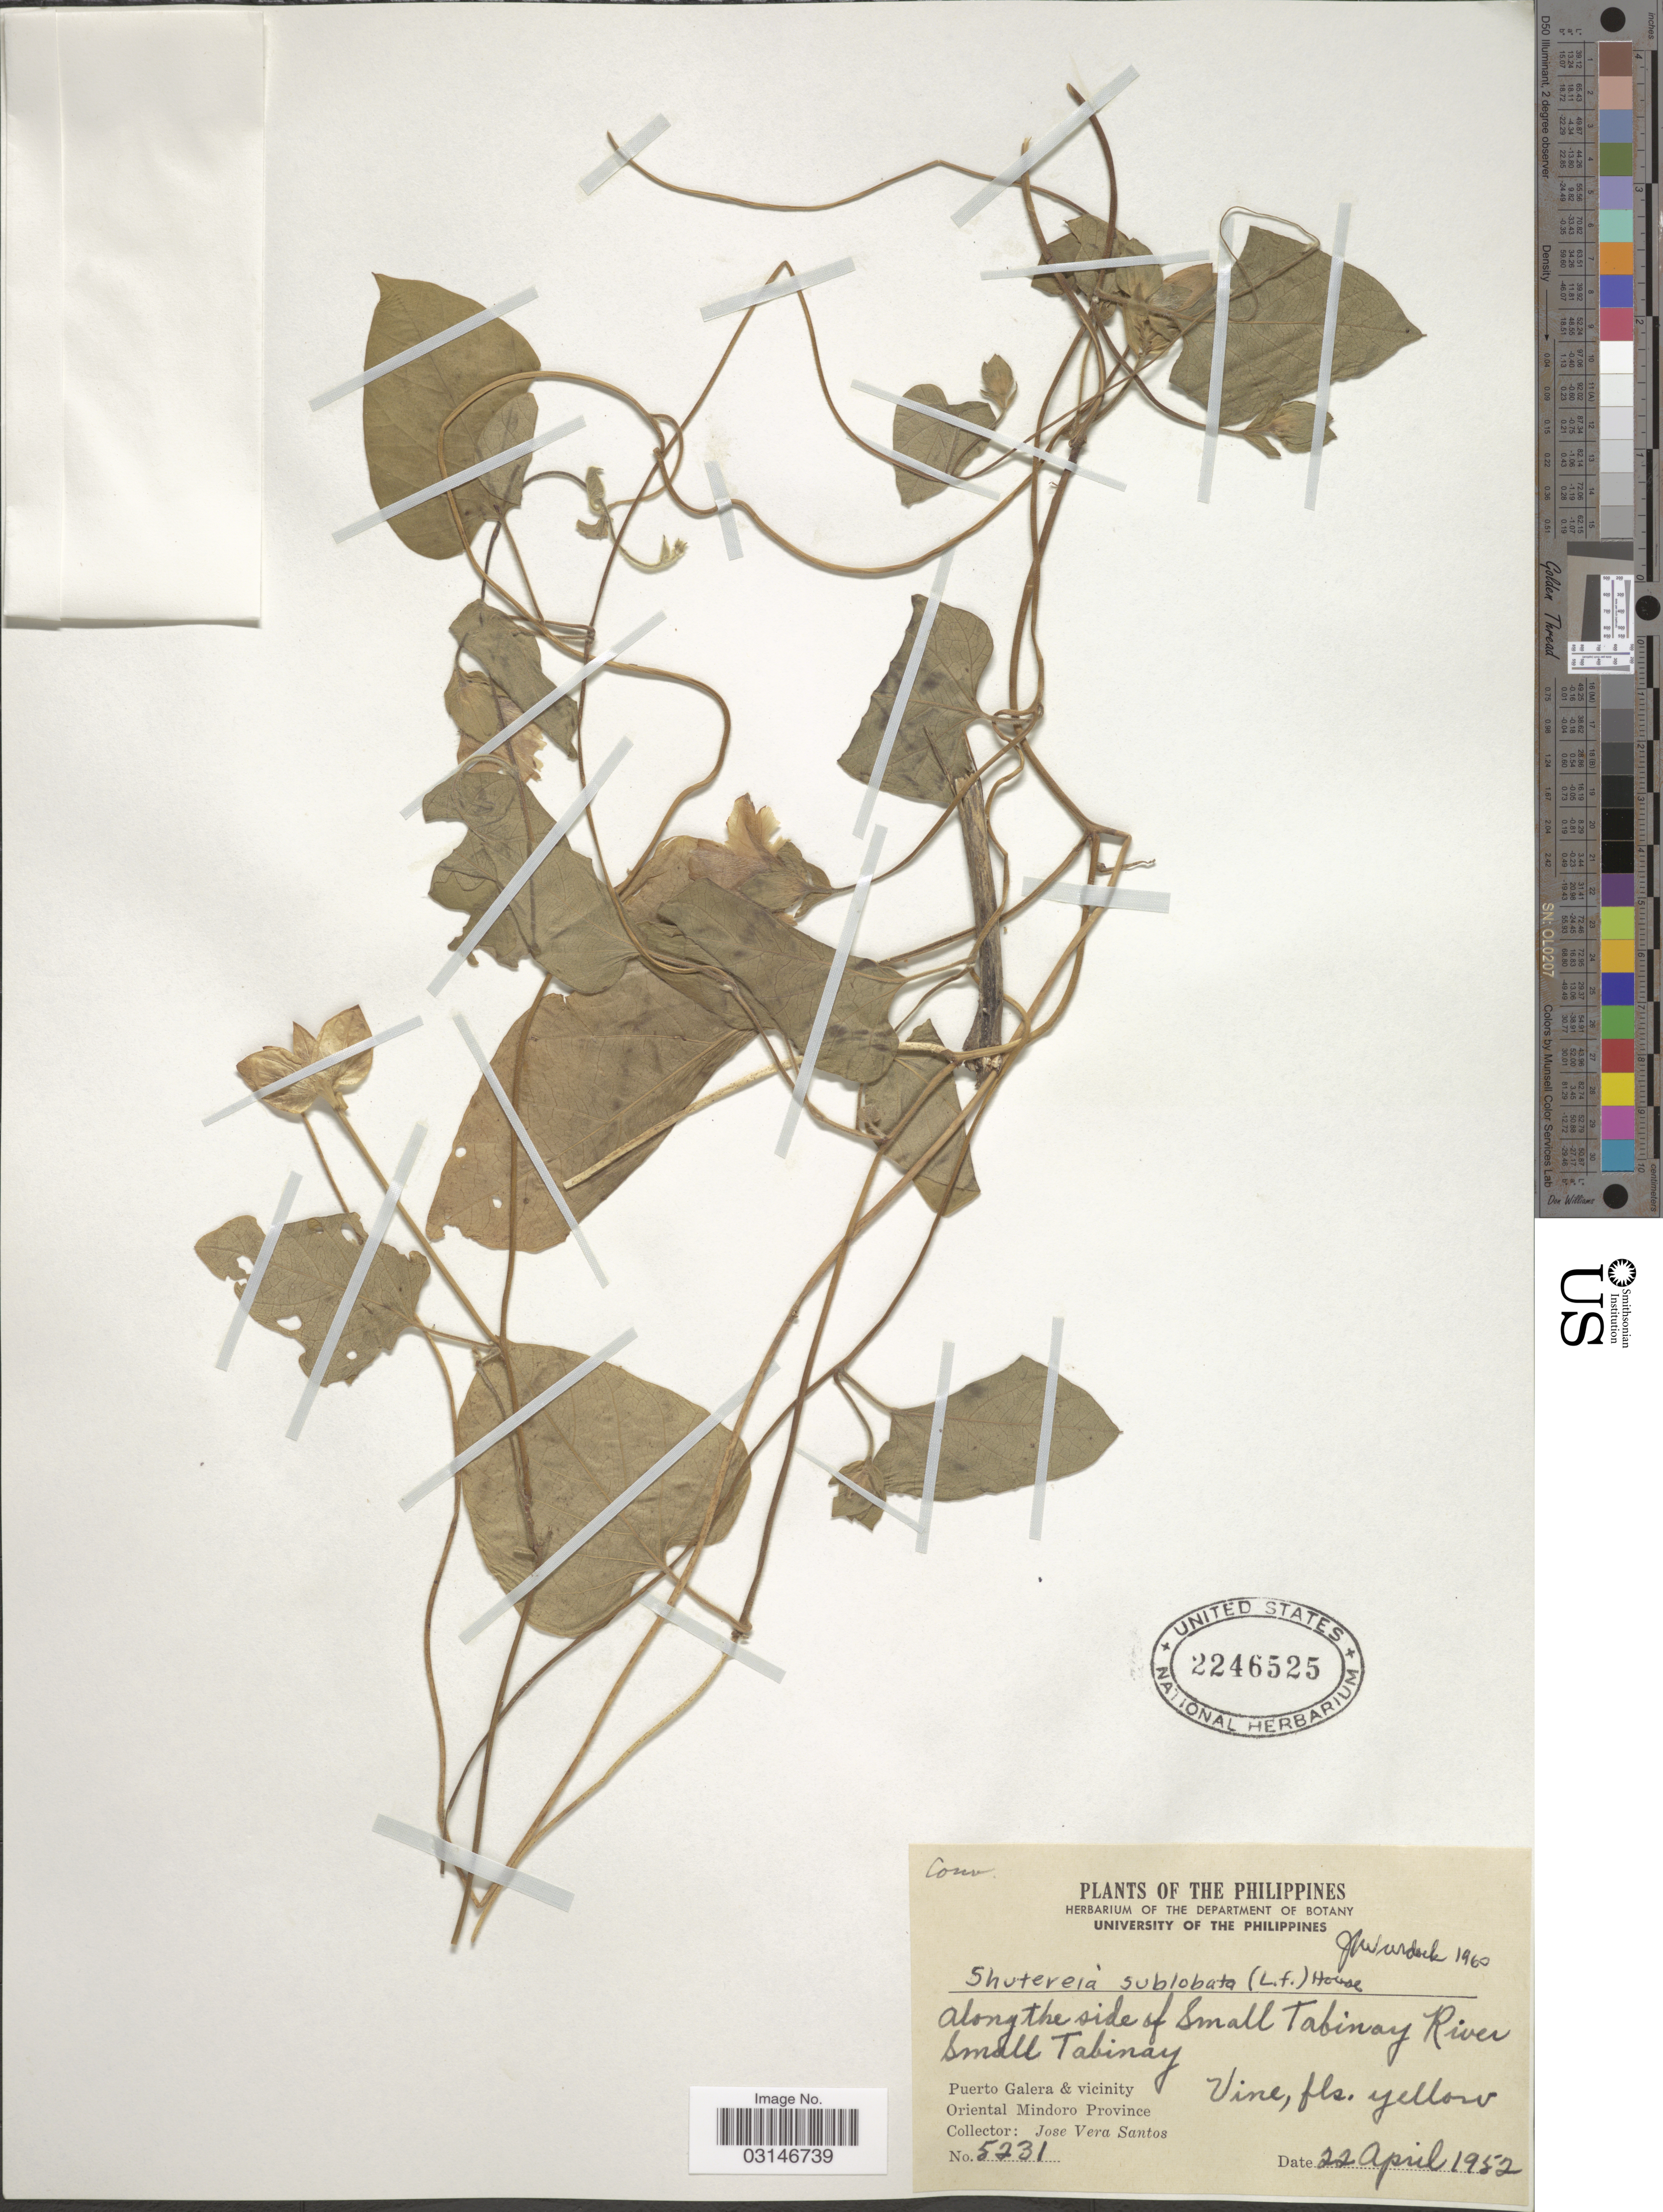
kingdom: Plantae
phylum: Tracheophyta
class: Magnoliopsida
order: Solanales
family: Convolvulaceae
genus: Hewittia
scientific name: Hewittia malabarica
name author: (L.) Suresh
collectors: J. Santos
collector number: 5231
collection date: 1952-04-22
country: Philippines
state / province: Mimaropa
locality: Puerto Galera & vicinity. Oriental Mindoro Province.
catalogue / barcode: US 2246525